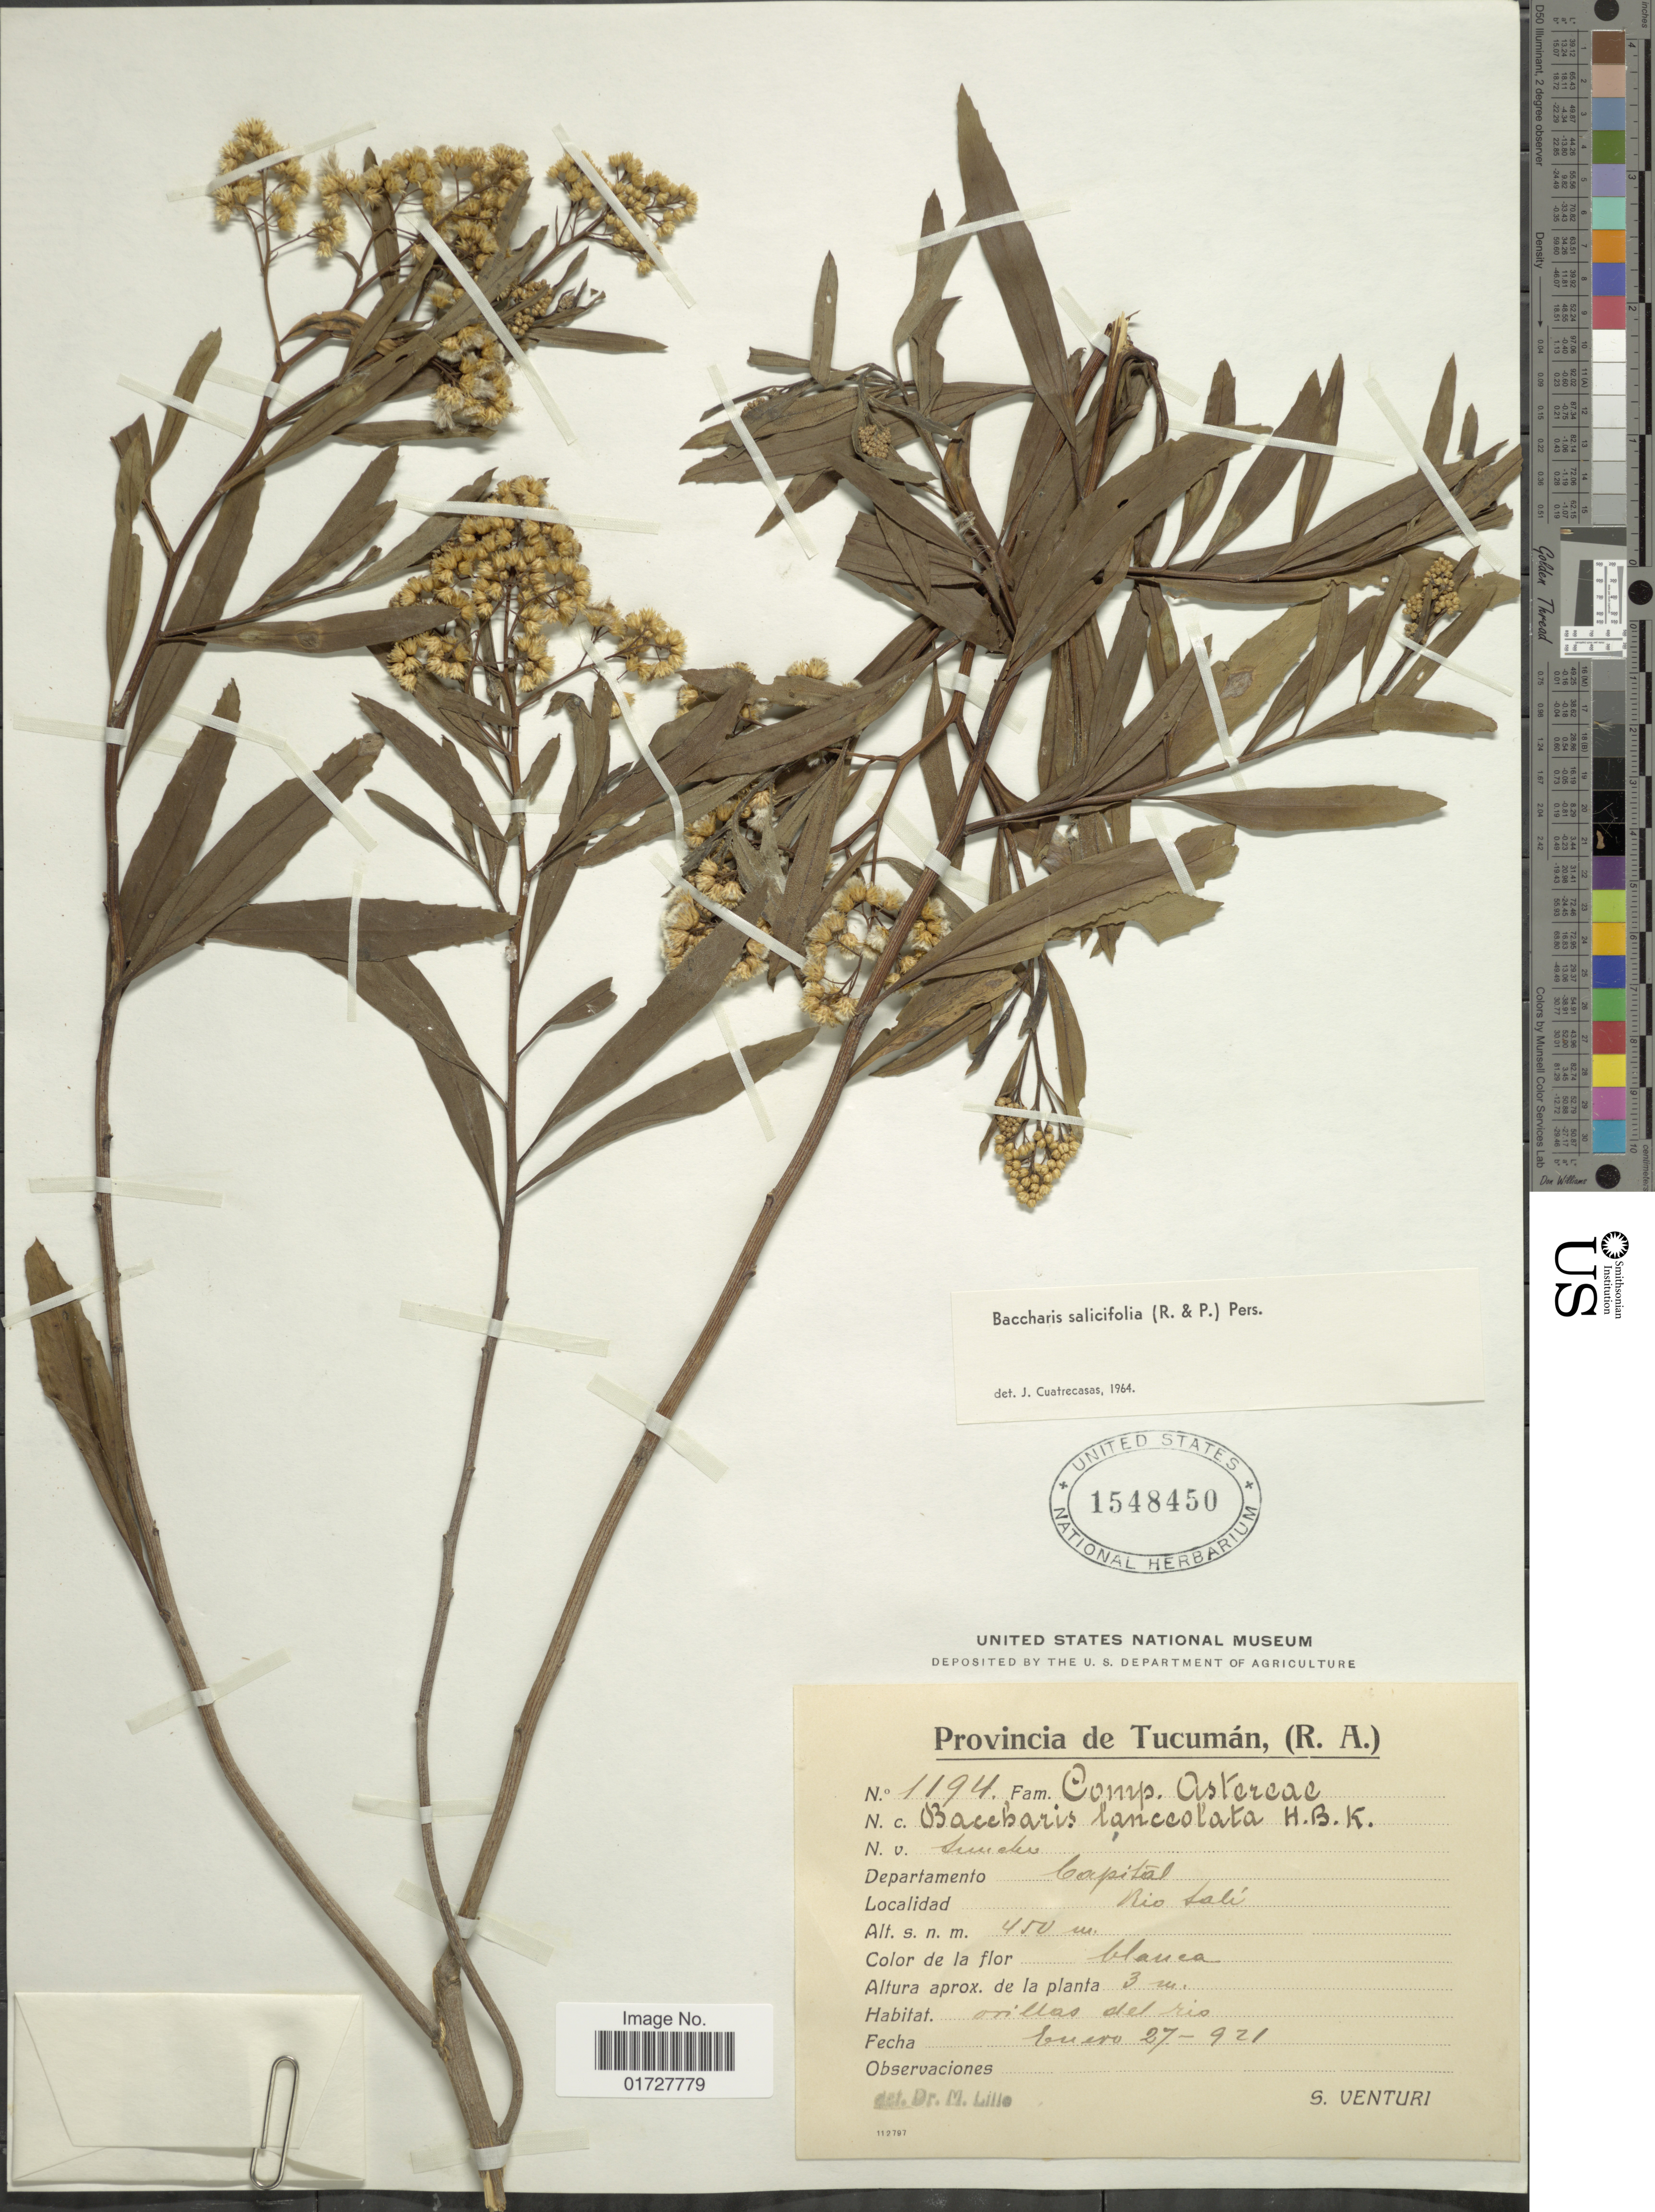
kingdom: Plantae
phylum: Tracheophyta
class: Magnoliopsida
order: Asterales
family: Asteraceae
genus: Baccharis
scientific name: Baccharis salicifolia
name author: (Ruiz & Pav.) Pers.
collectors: S. Venturi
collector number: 1194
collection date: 1921-01-27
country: Argentina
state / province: Tucuman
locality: Departamento Capital, Rio Sali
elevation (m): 450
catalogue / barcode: US 1548450